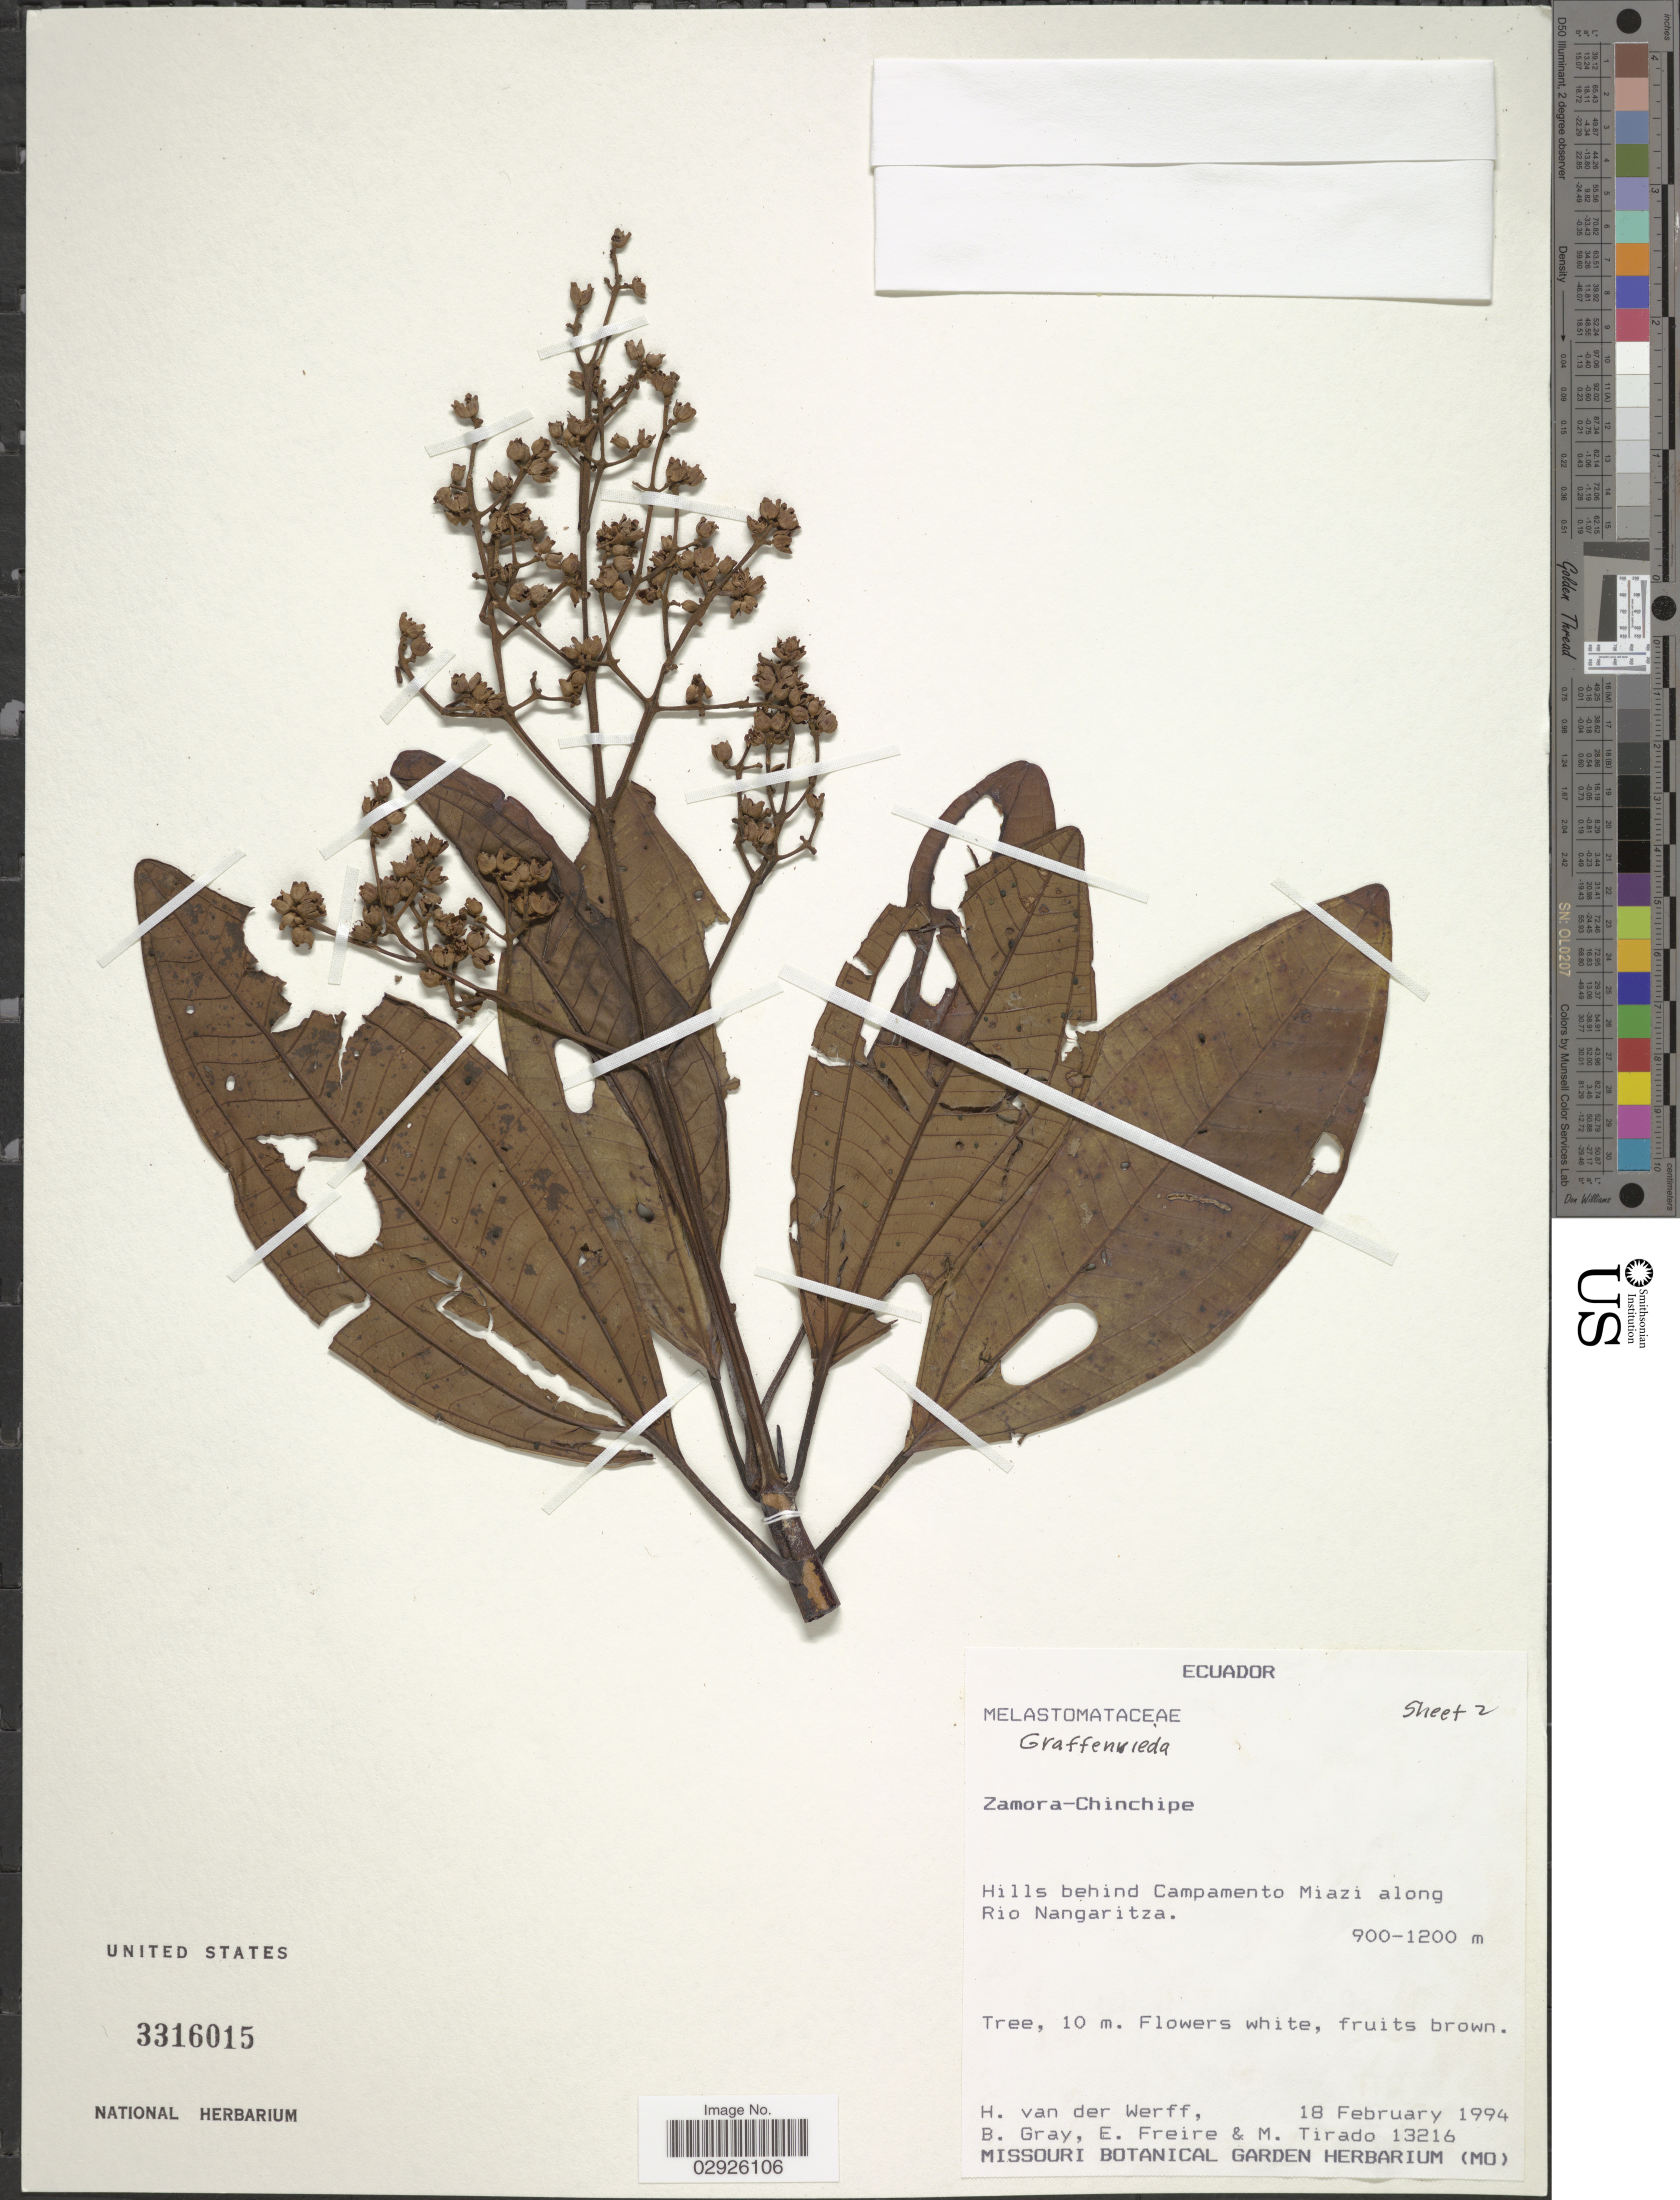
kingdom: Plantae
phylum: Tracheophyta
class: Magnoliopsida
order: Myrtales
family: Melastomataceae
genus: Graffenrieda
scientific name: Graffenrieda sp.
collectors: H. van der Werff, B. Gray, E. Freire & M. Tirado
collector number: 13216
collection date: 1994-02-18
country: Ecuador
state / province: Zamora-Chinchipe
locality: Hills behind Campamento Miazi along Rio Nangaritza.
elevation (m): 900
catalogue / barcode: US 3316015